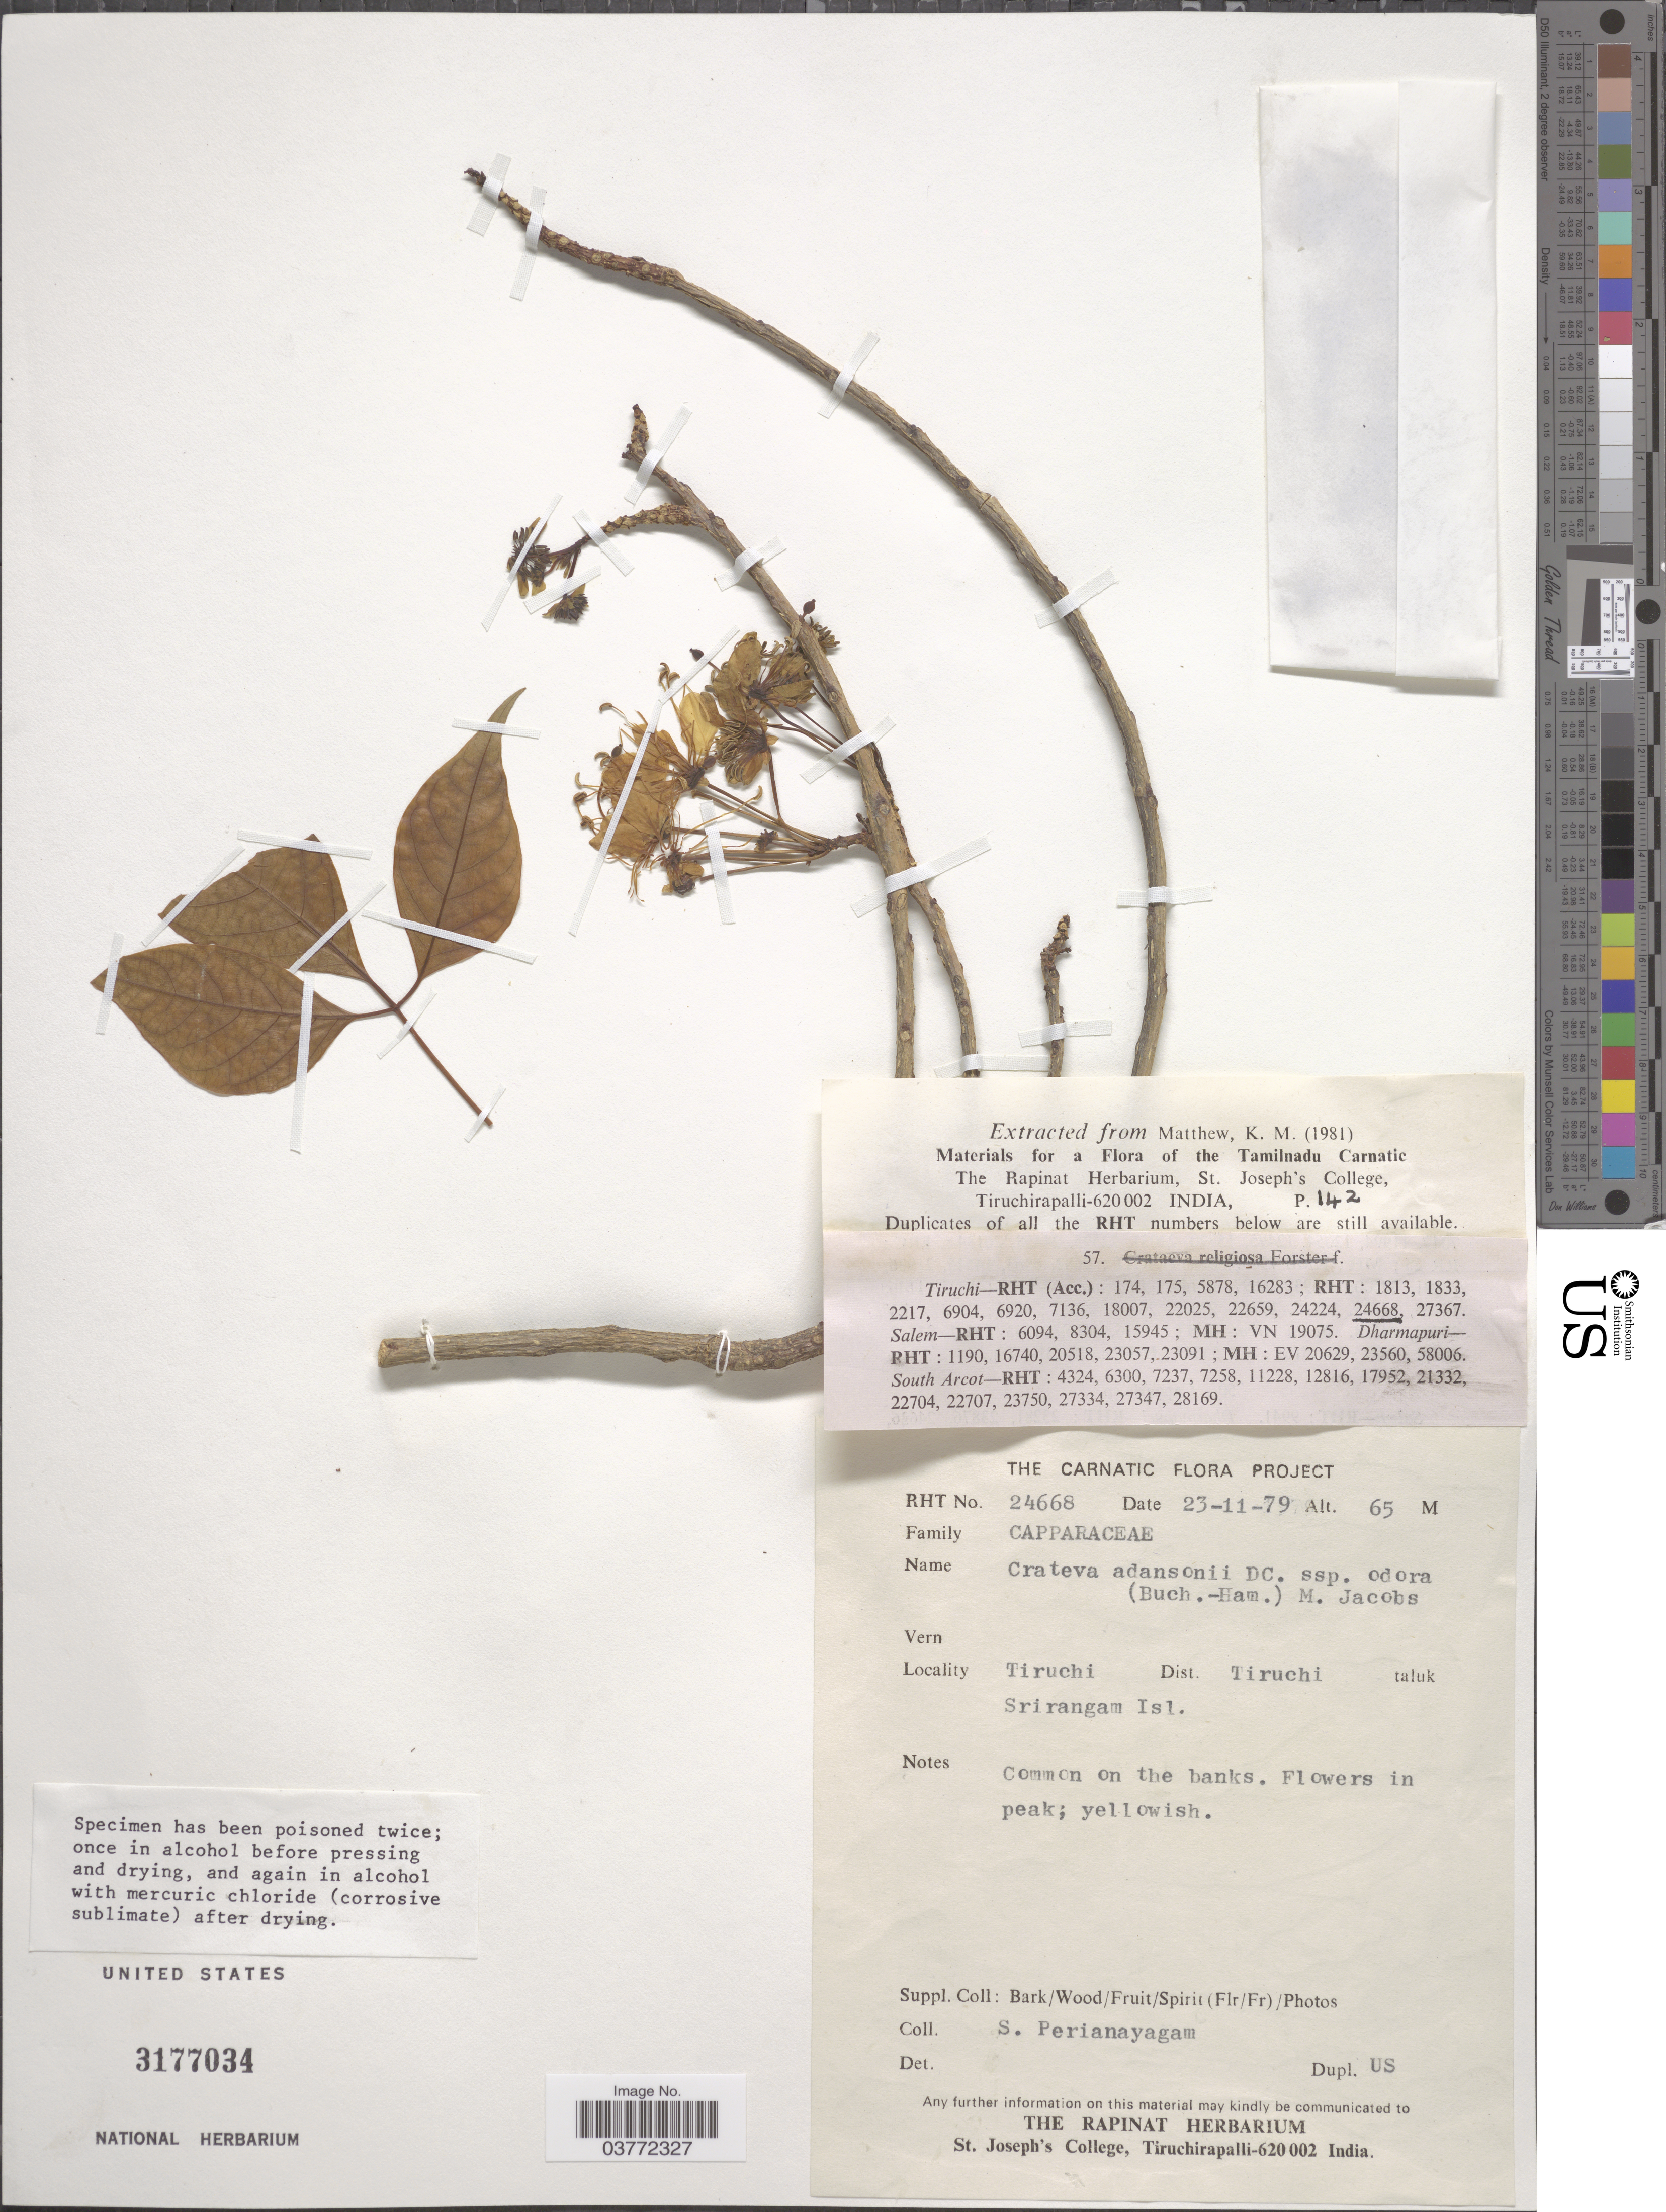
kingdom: Plantae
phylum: Tracheophyta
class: Magnoliopsida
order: Brassicales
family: Capparaceae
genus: Crateva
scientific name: Crateva adansonii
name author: DC.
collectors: S. Perianayagam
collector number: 24668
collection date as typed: Transcribed d/m/y: 23/11/79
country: India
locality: Tiruchi Dist. Tiruchi taluk Srirangam Isl.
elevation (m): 65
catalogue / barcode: US 3177034